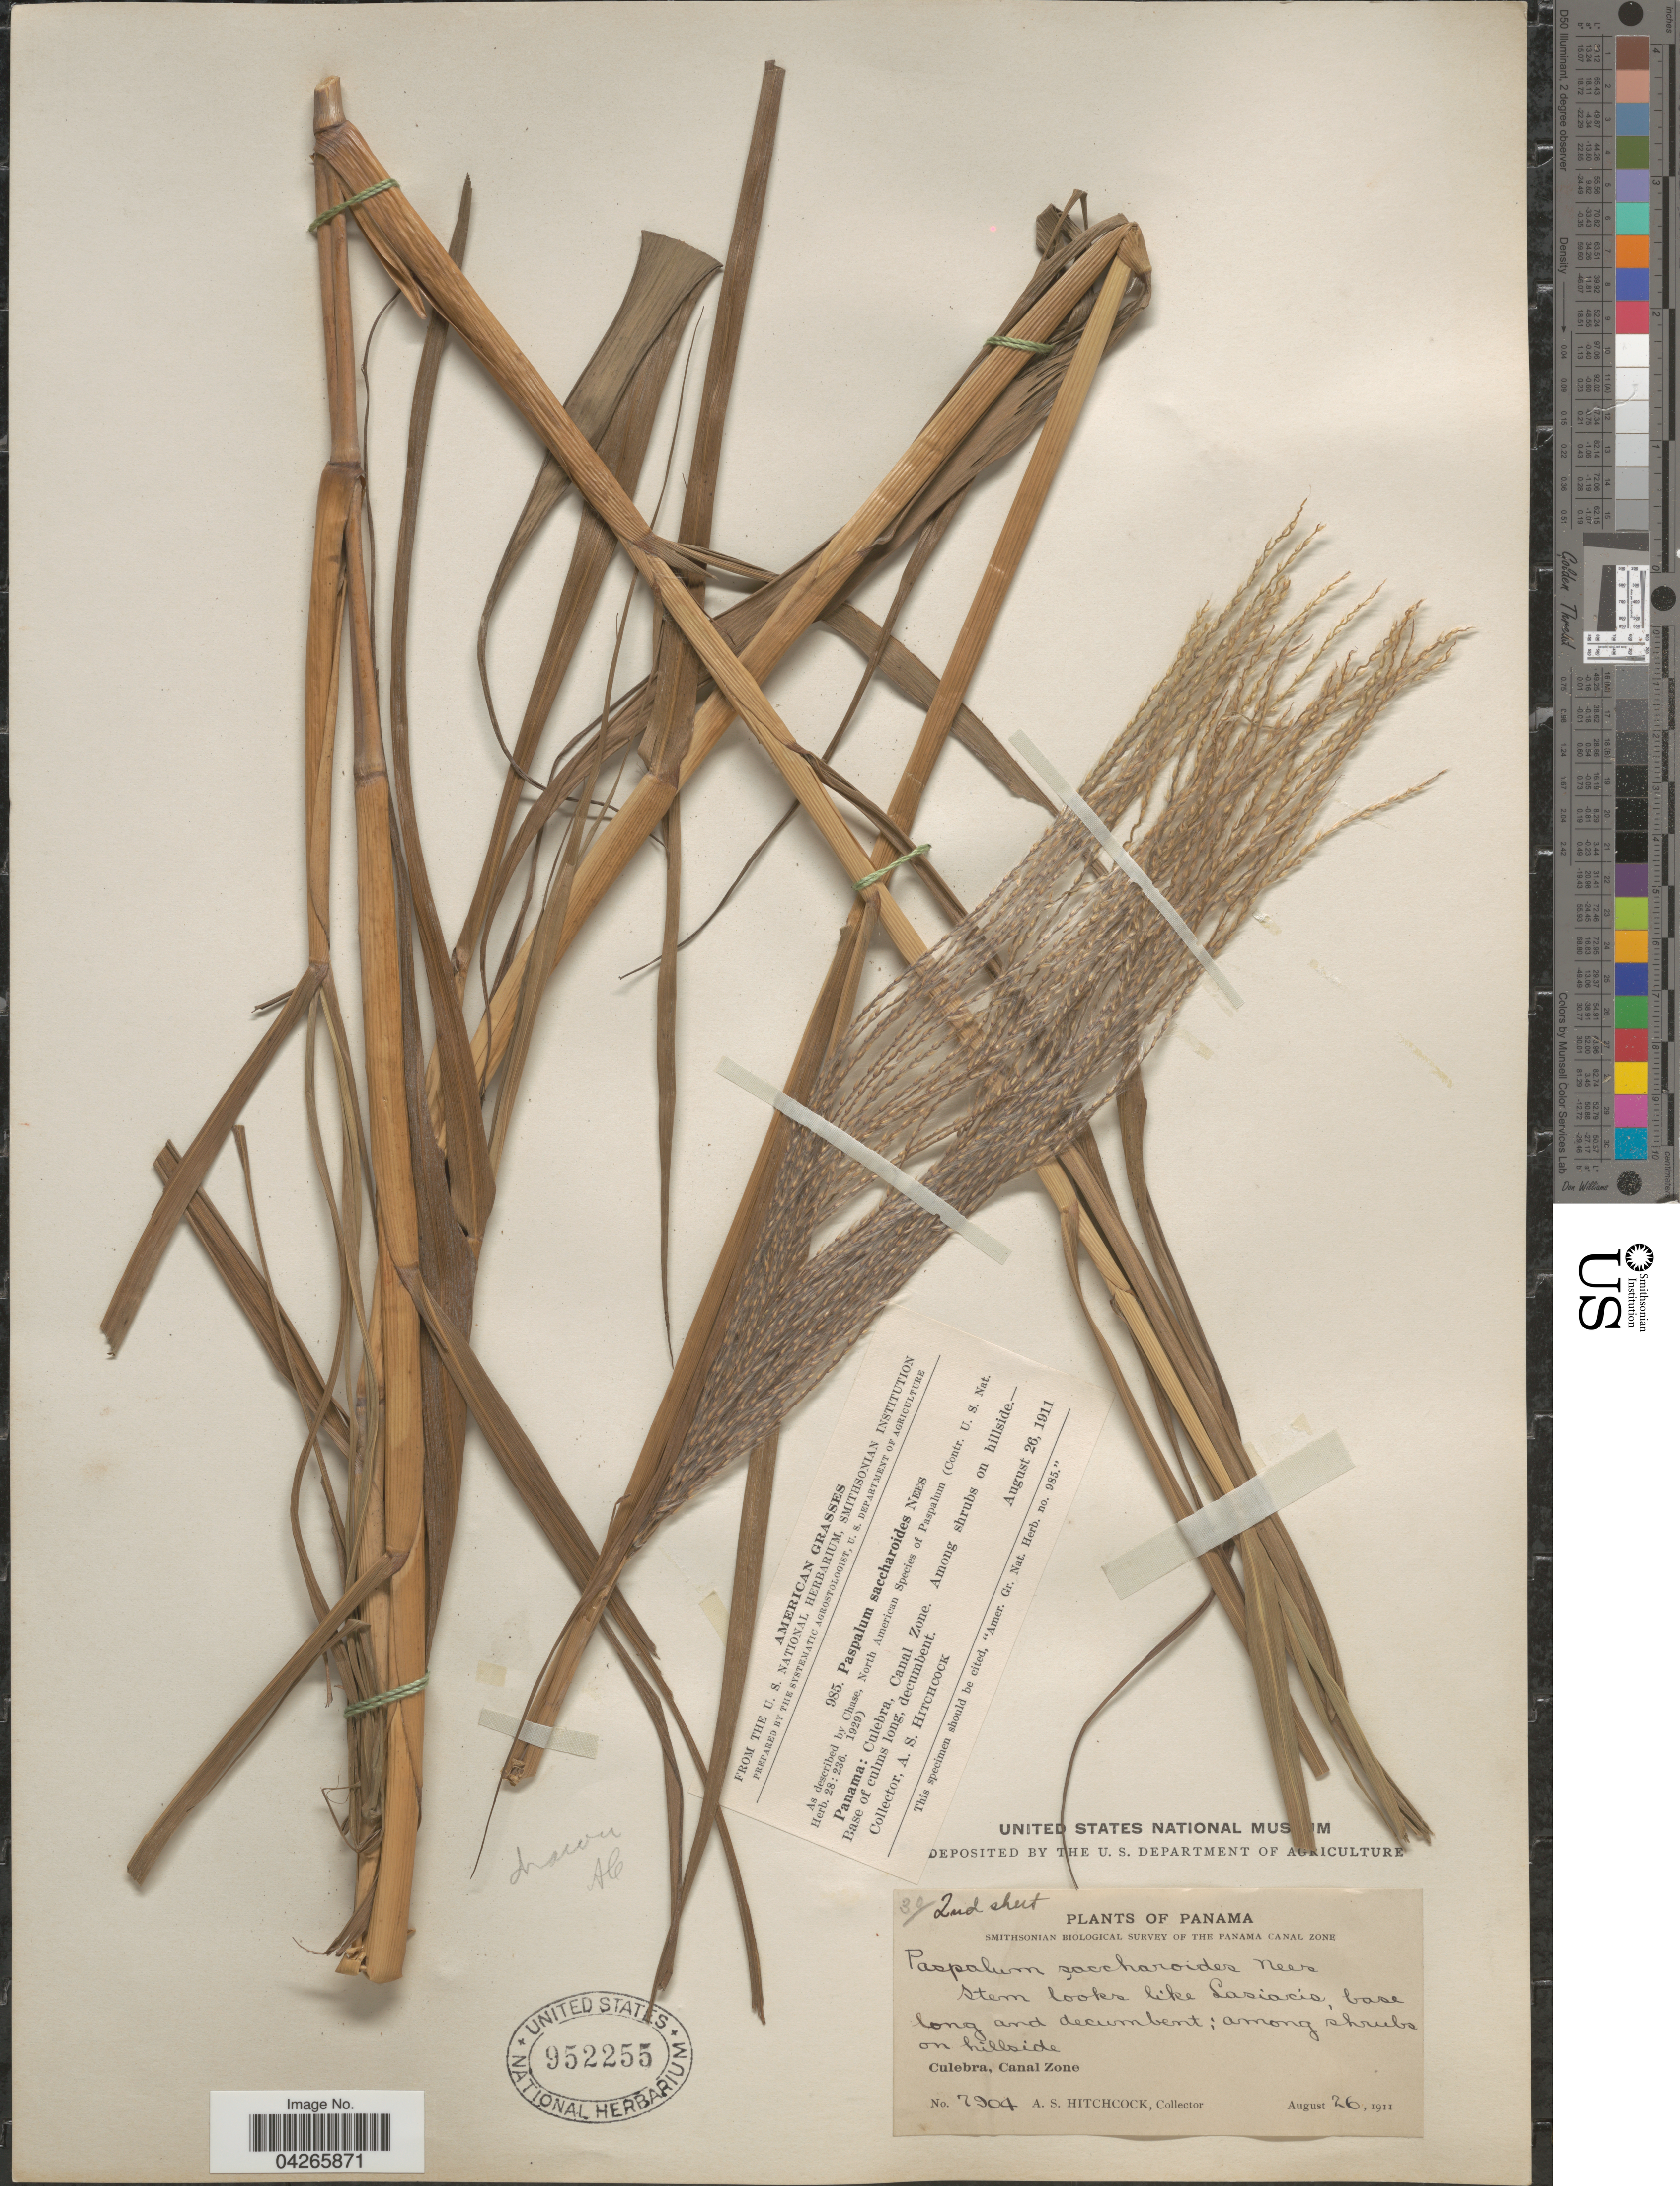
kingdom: Plantae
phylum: Tracheophyta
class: Liliopsida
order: Poales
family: Poaceae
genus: Paspalum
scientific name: Paspalum saccharoides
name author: Nees ex Trin.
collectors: A. S. Hitchcock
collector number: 7904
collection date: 1911-08-26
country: Panama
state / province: Colón / Panamá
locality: Smithsonian Biological Survey of the Panama Canal Zone. Culebra, Canal Zone.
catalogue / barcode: US 952255